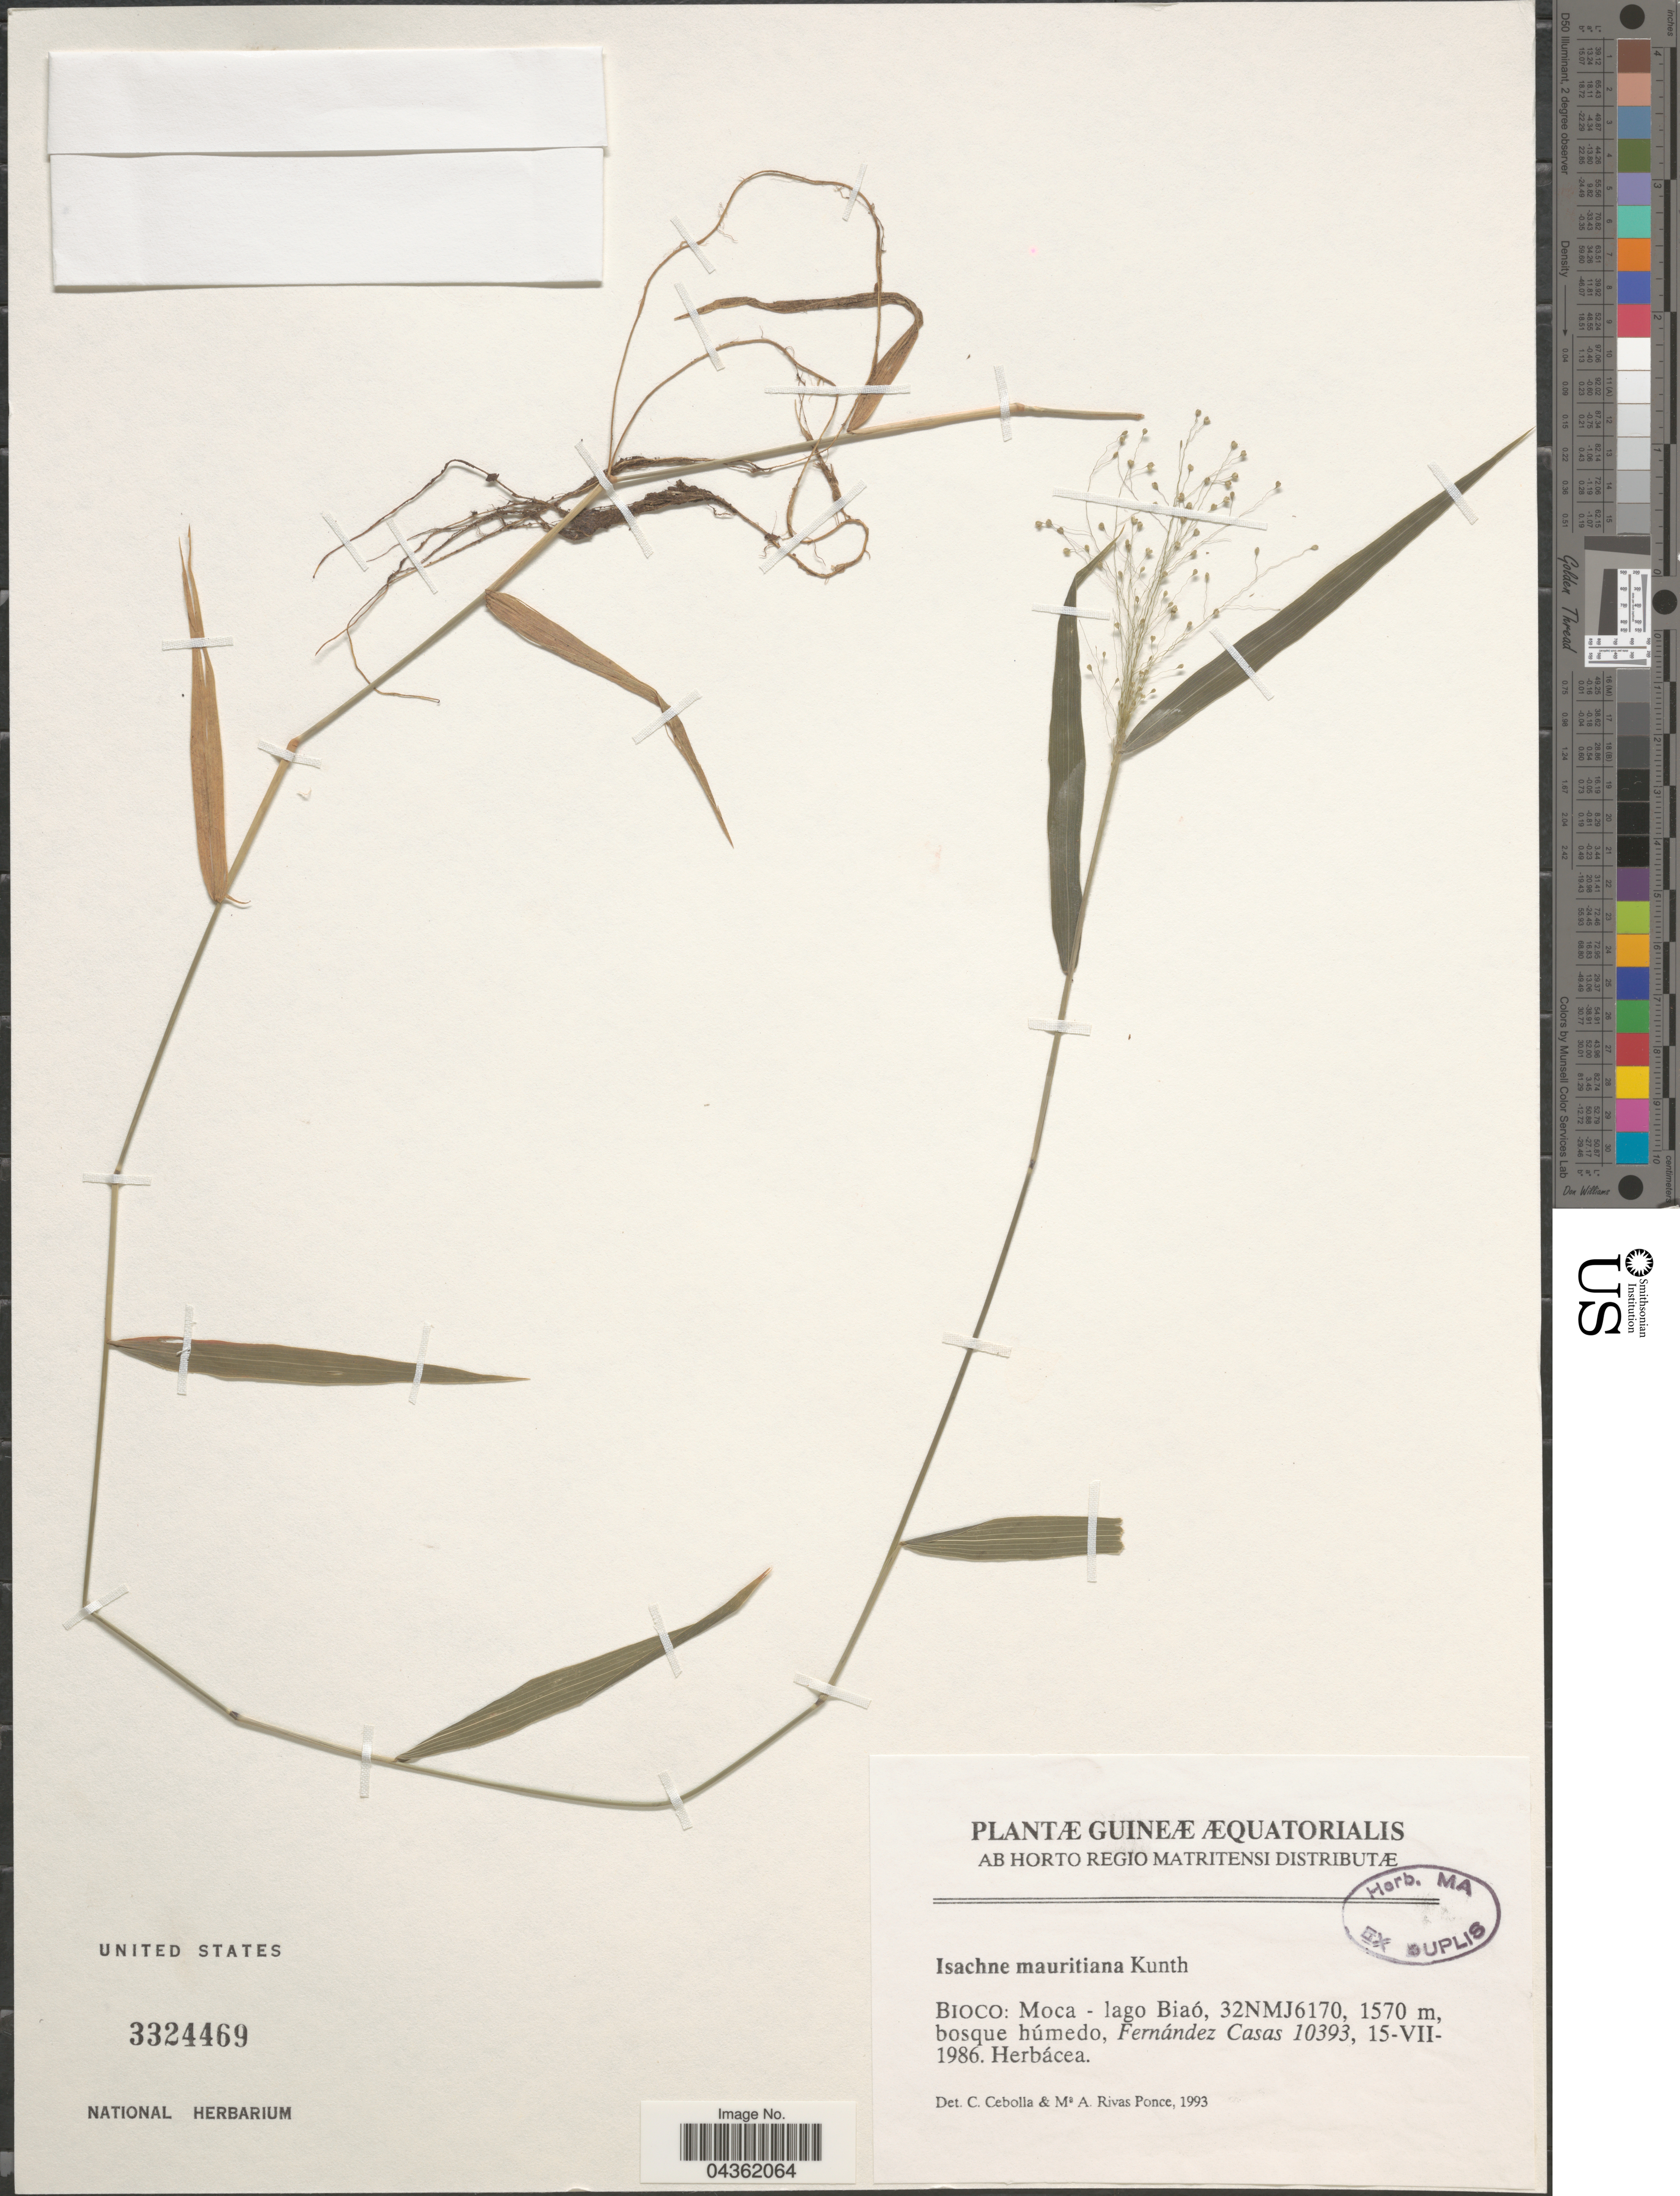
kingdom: Plantae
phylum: Tracheophyta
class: Liliopsida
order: Poales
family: Poaceae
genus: Isachne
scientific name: Isachne mauritiana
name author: Kunth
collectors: F. Casas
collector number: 10393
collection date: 1986-07-15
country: Equatorial Guinea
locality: Guineæ Æquatorialis. Bioco: Moca - lago Biaó, 32NMJ6170.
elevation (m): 1570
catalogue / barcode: US 3324469